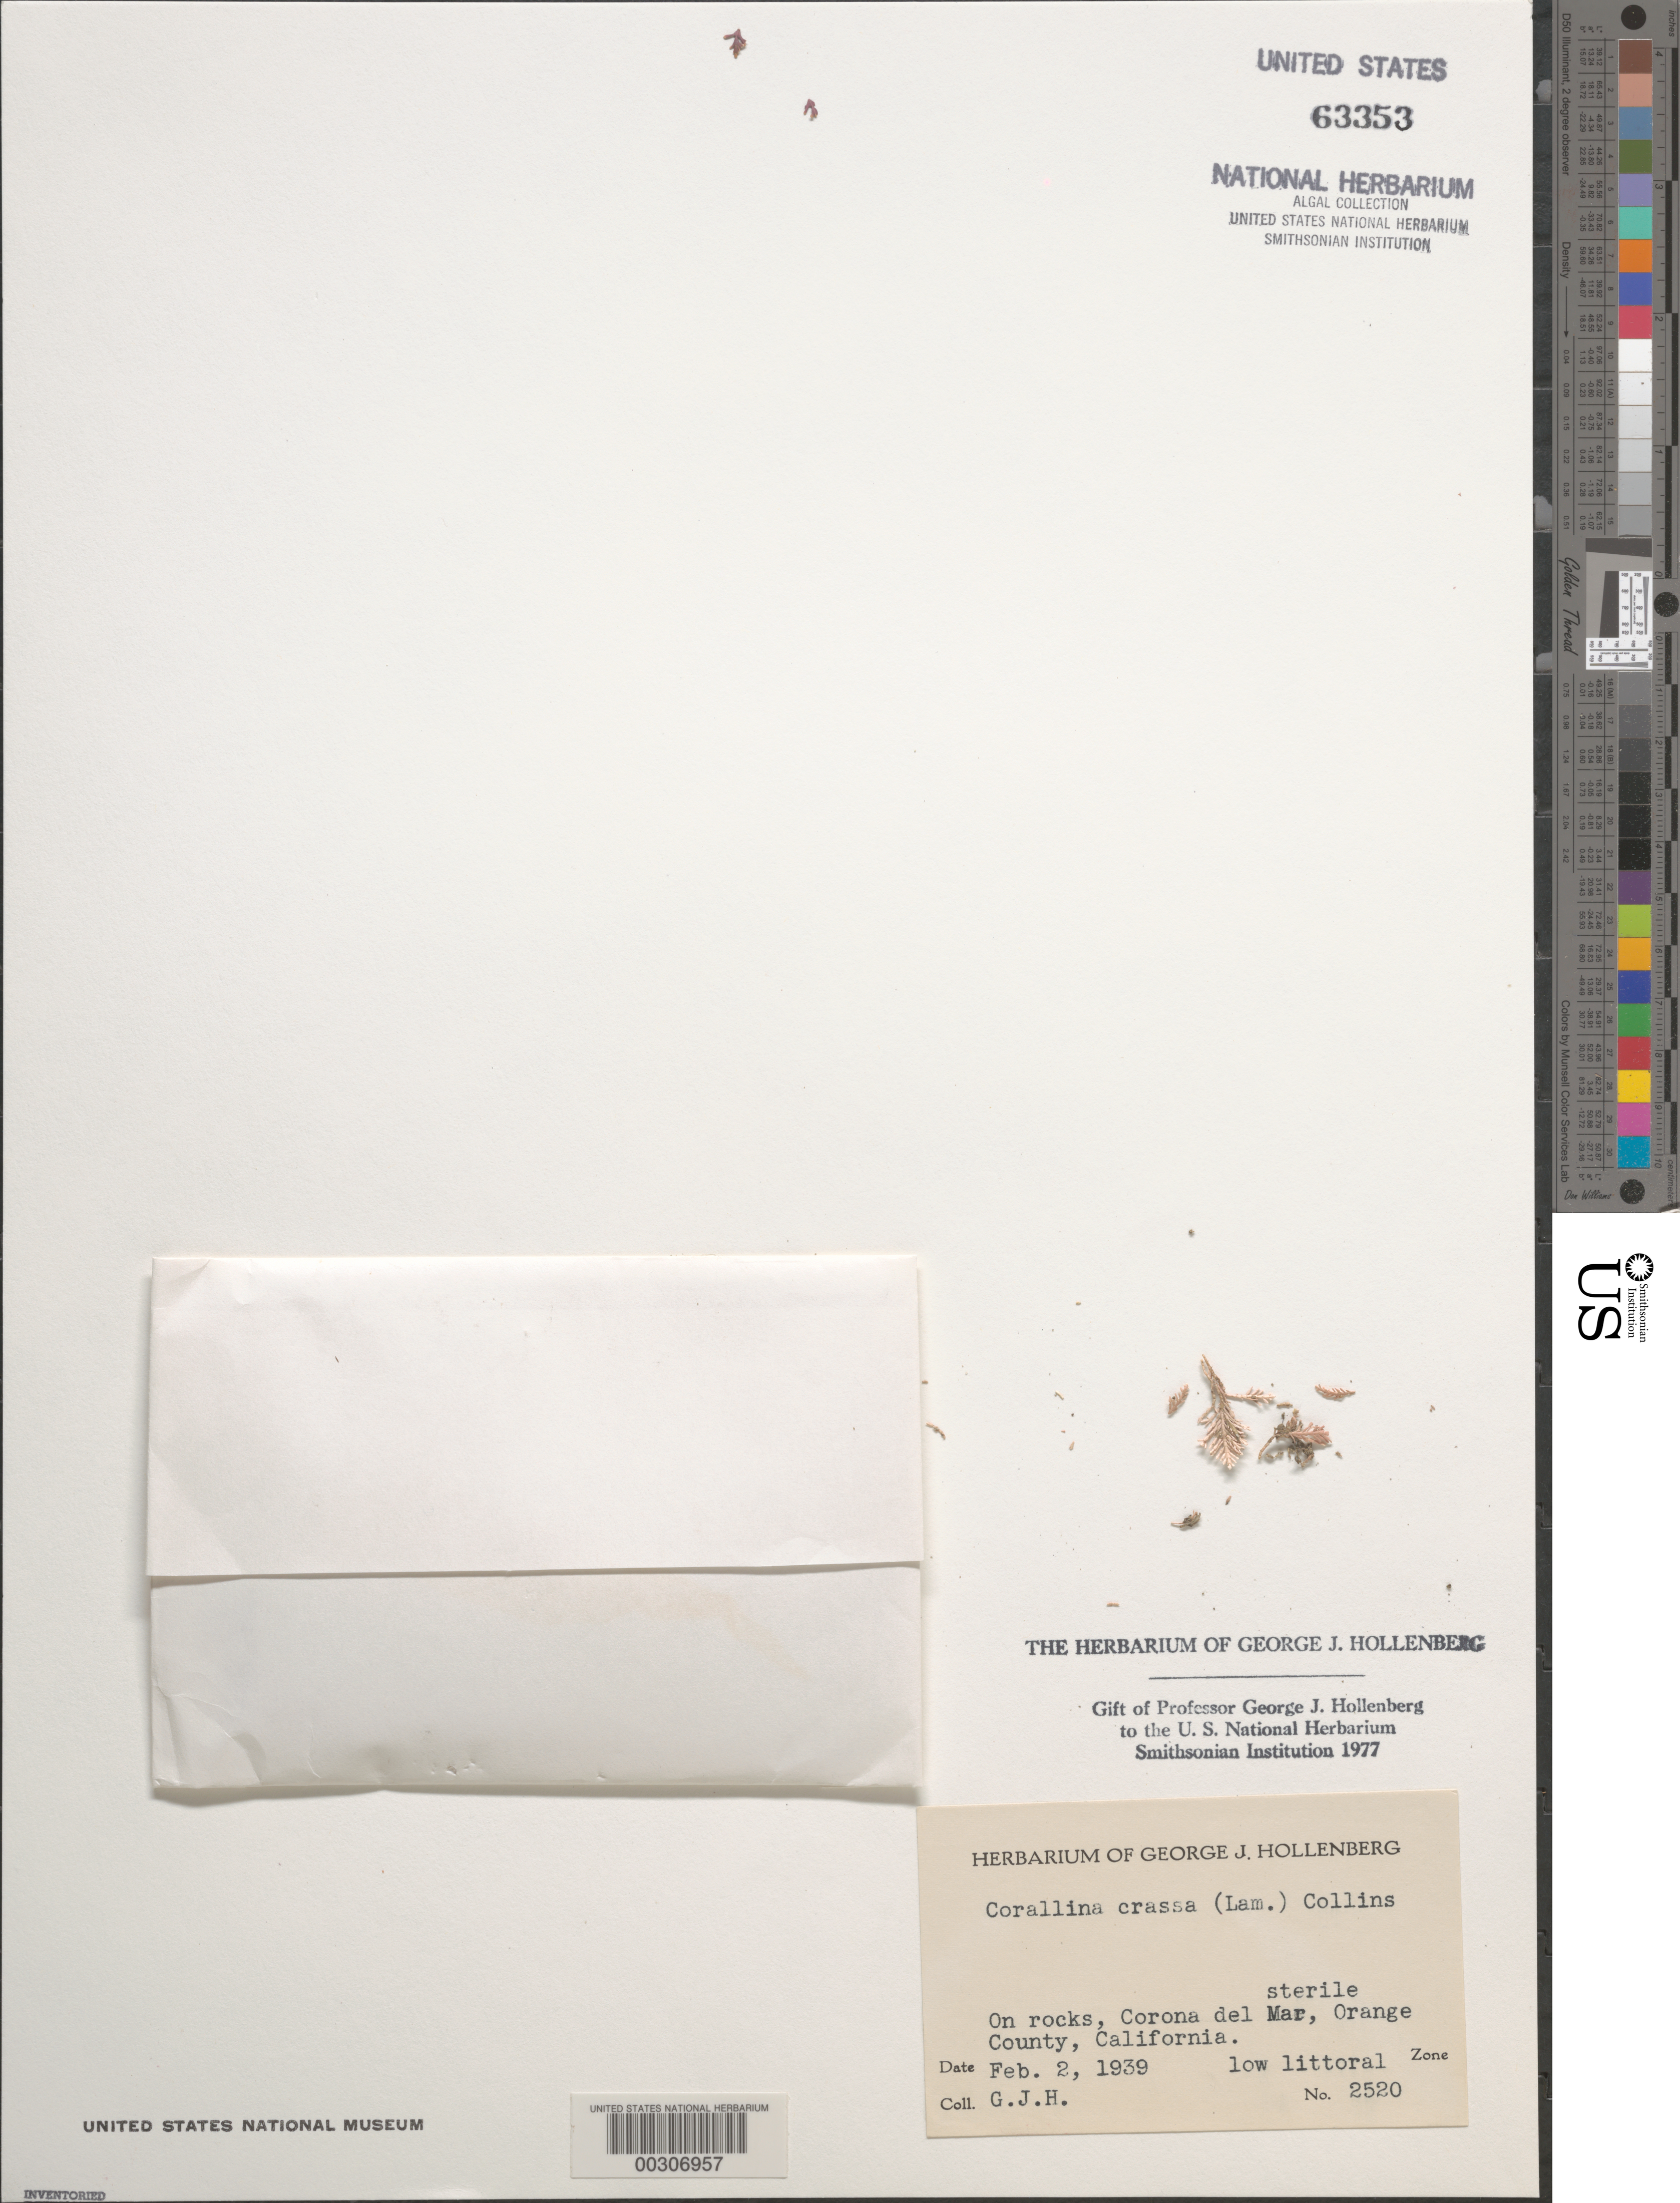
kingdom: Plantae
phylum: Rhodophyta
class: Florideophyceae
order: Corallinales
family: Corallinaceae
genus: Jania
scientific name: Jania crassa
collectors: G. Hollenberg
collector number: GJH 2520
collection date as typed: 02 Feb 1939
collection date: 1939-02-02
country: United States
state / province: California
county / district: Orange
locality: Corona del Mar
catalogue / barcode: US 63353